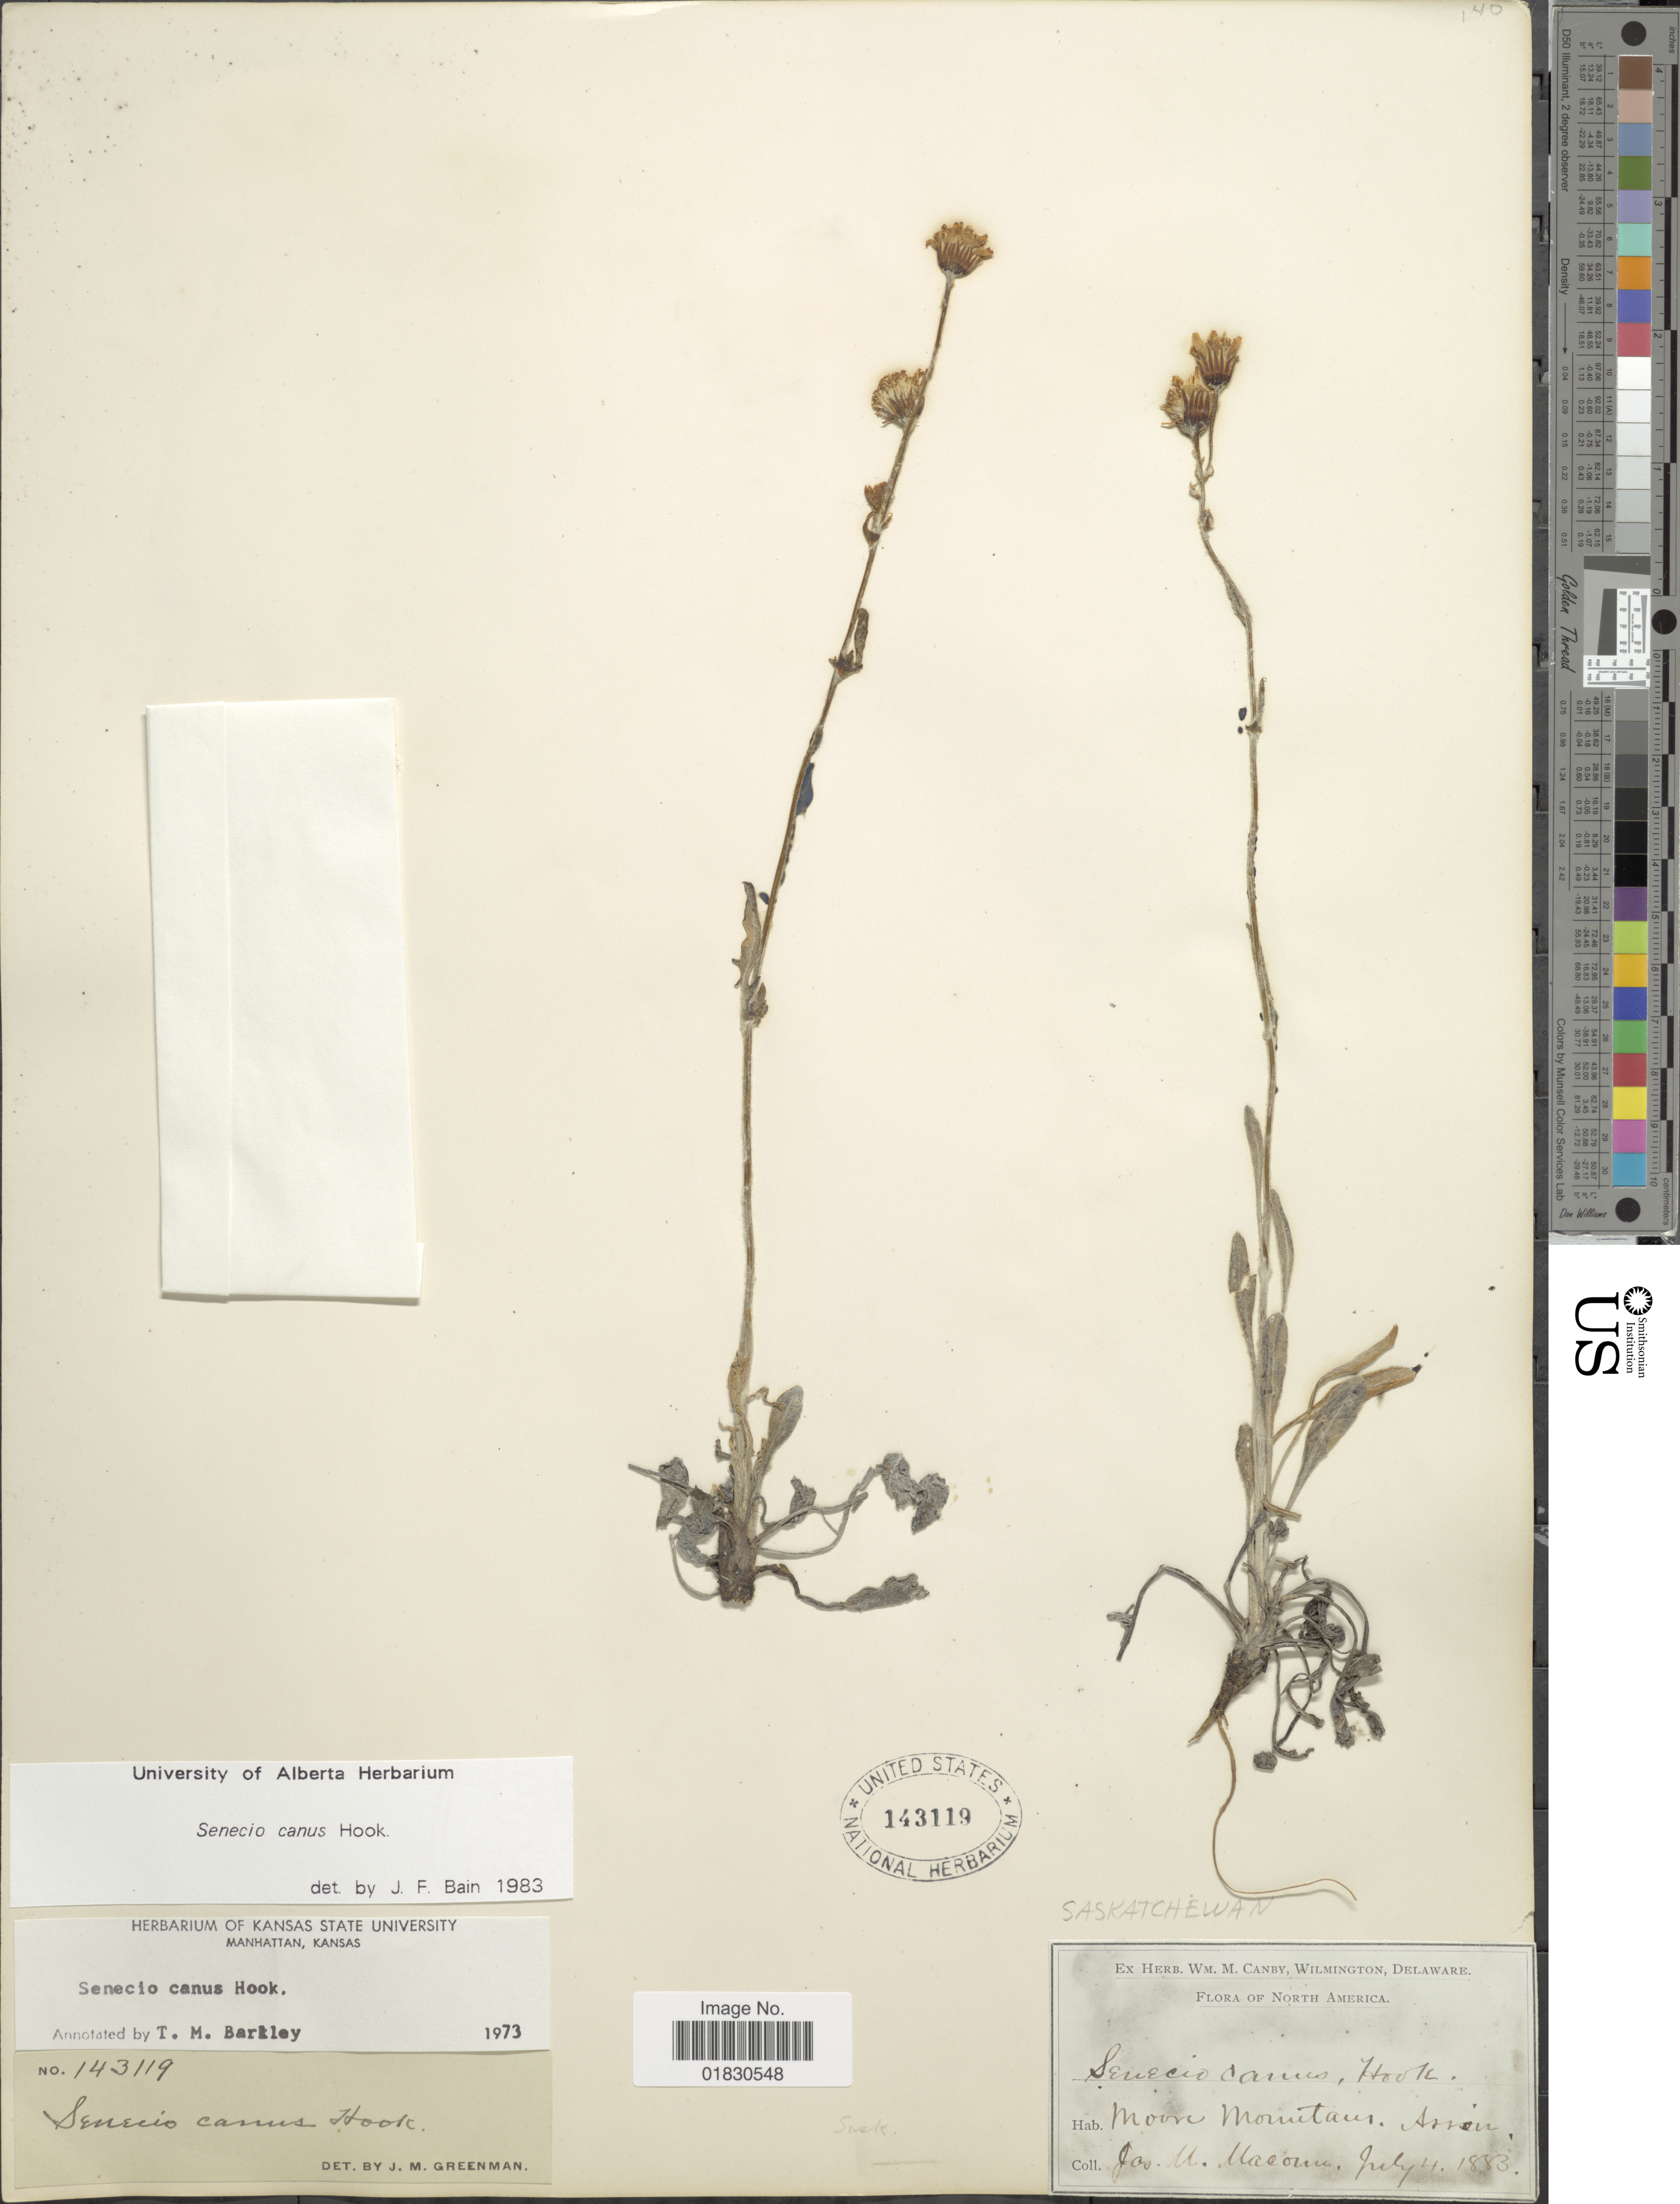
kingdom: Plantae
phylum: Tracheophyta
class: Magnoliopsida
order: Asterales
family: Asteraceae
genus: Packera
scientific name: Packera cana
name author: (Hook.) W.A. Weber & Á. Löve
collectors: J. M. Macoun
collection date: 1883-07-04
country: Canada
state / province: Alberta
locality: Moose Mountain, Assin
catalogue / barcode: US 143119